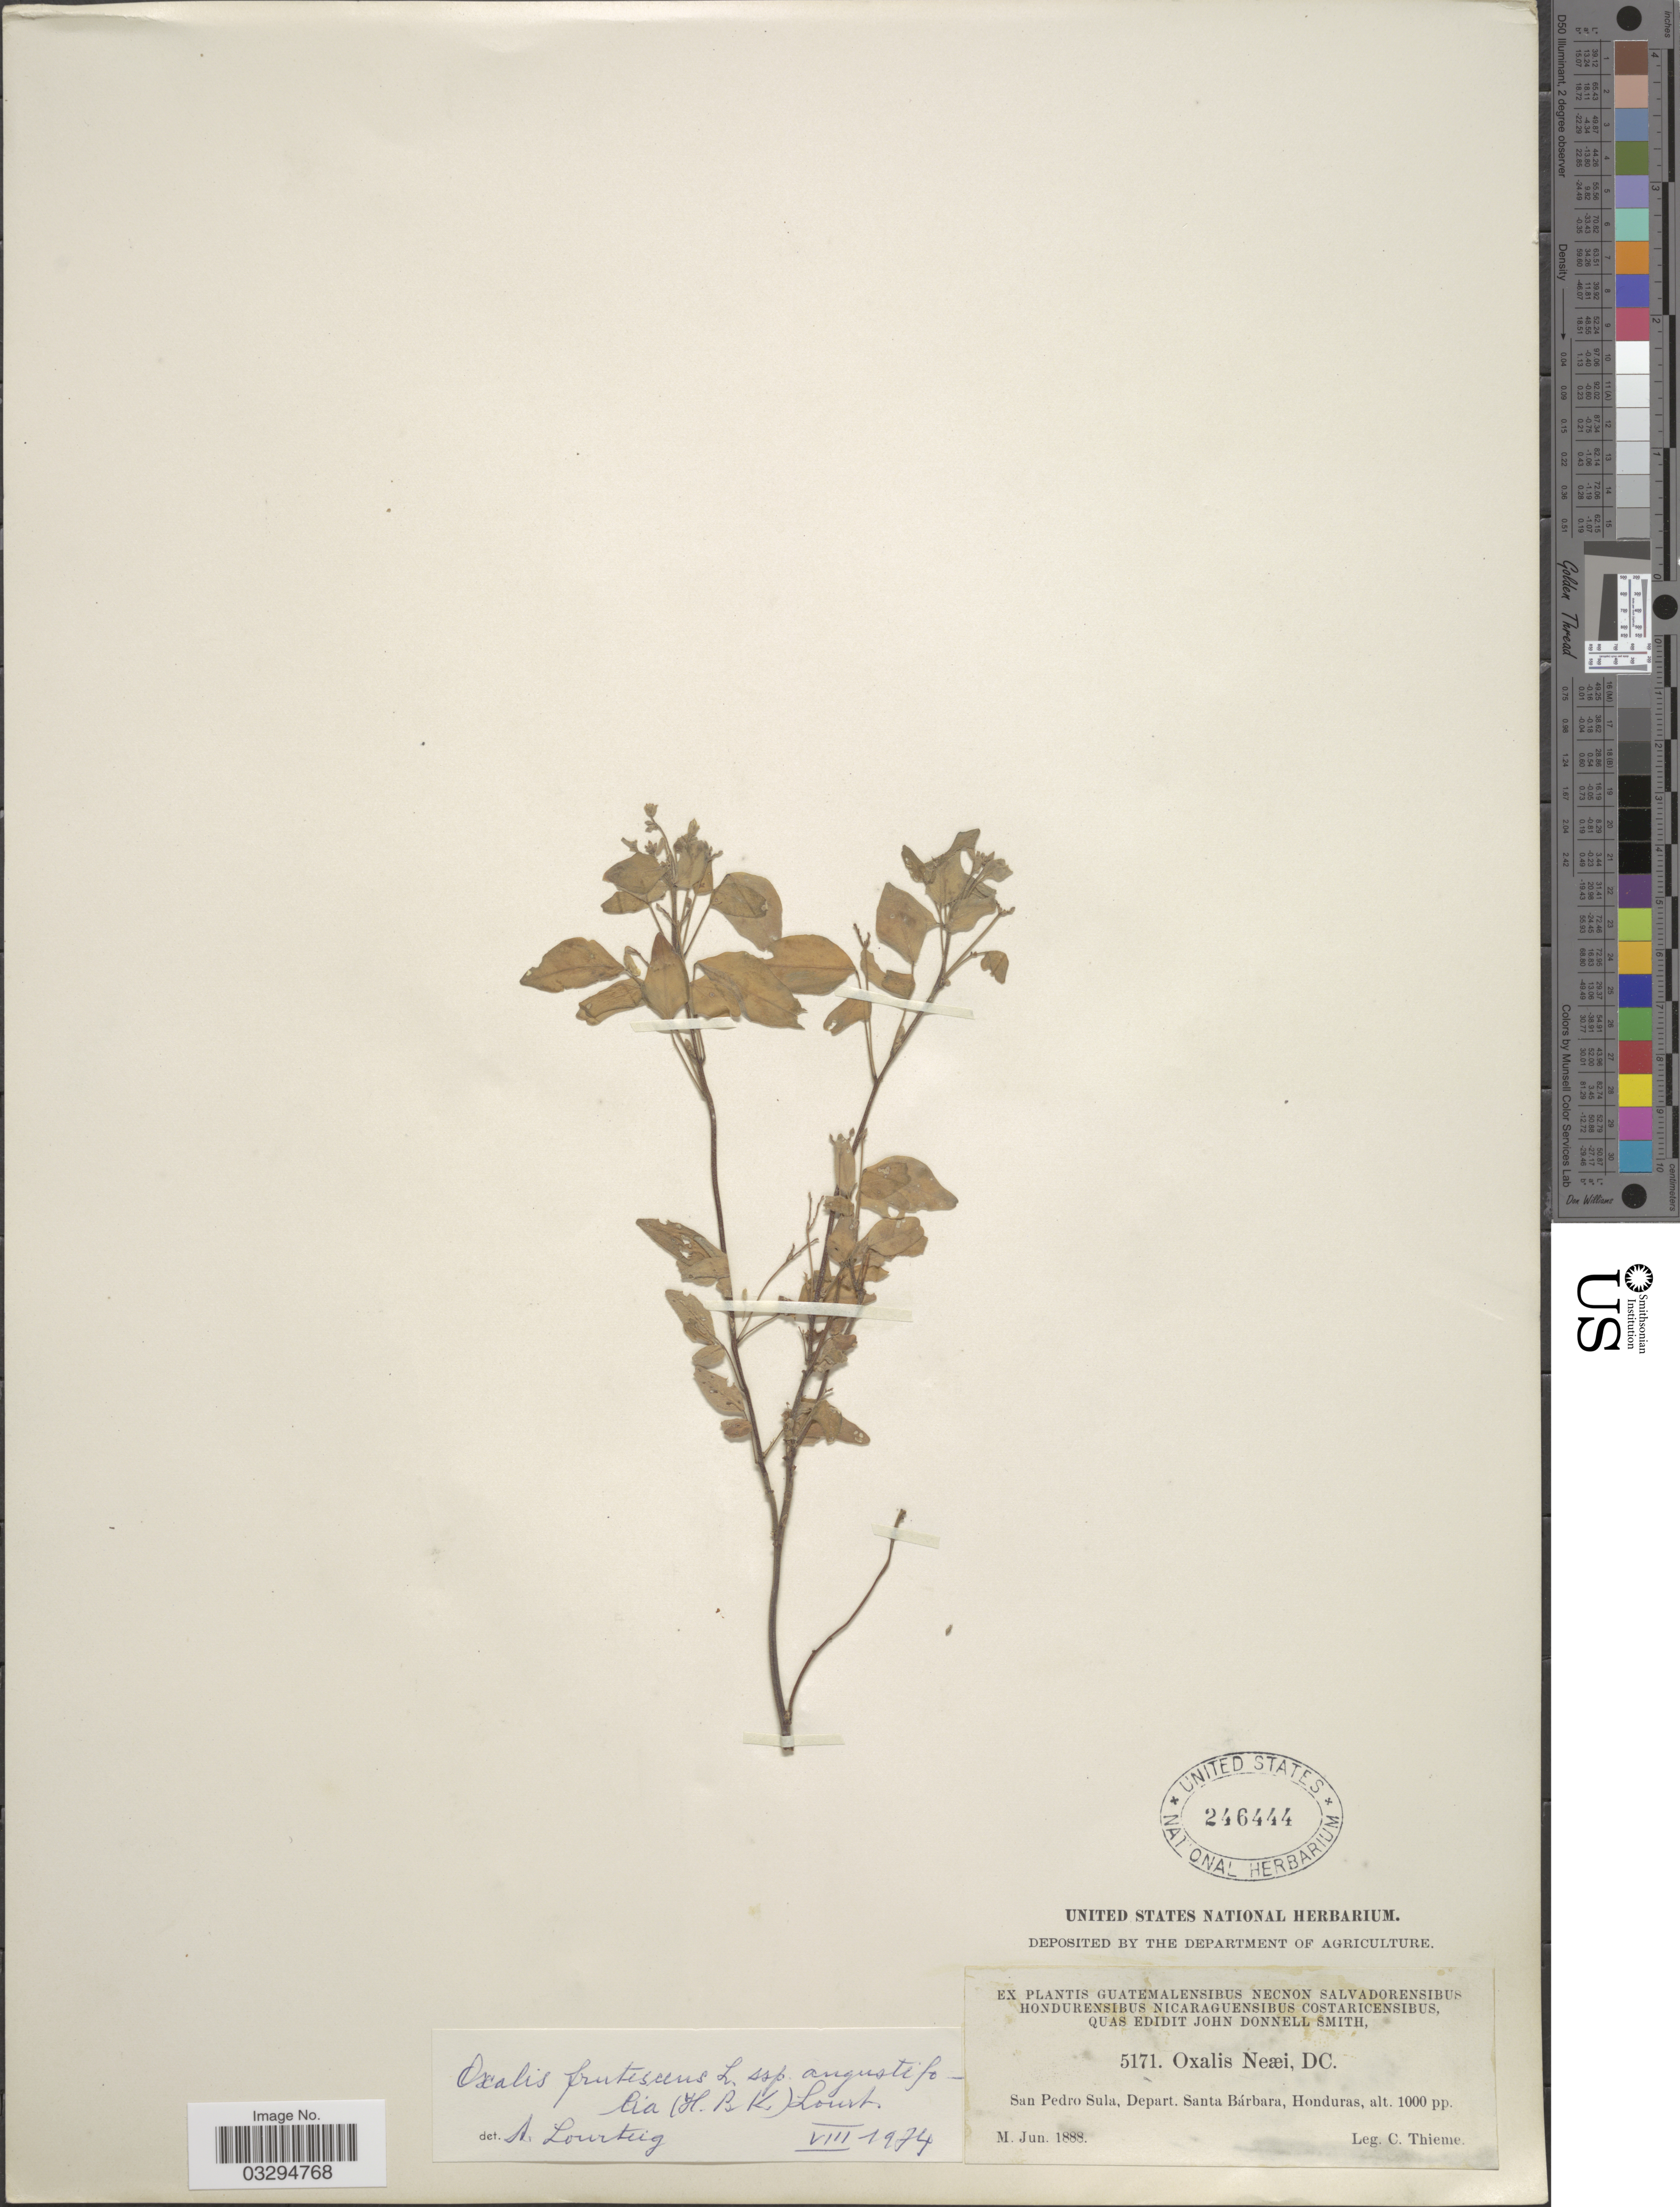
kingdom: Plantae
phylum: Tracheophyta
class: Magnoliopsida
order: Oxalidales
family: Oxalidaceae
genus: Oxalis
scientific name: Oxalis frutescens subsp. angustifolia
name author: (Kunth) Lourteig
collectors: C. Thieme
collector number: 5171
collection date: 1888-06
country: Honduras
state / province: Santa Bárbara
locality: San Pedro Sula, Depart. Santa Bárbara.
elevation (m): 305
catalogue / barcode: US 246444